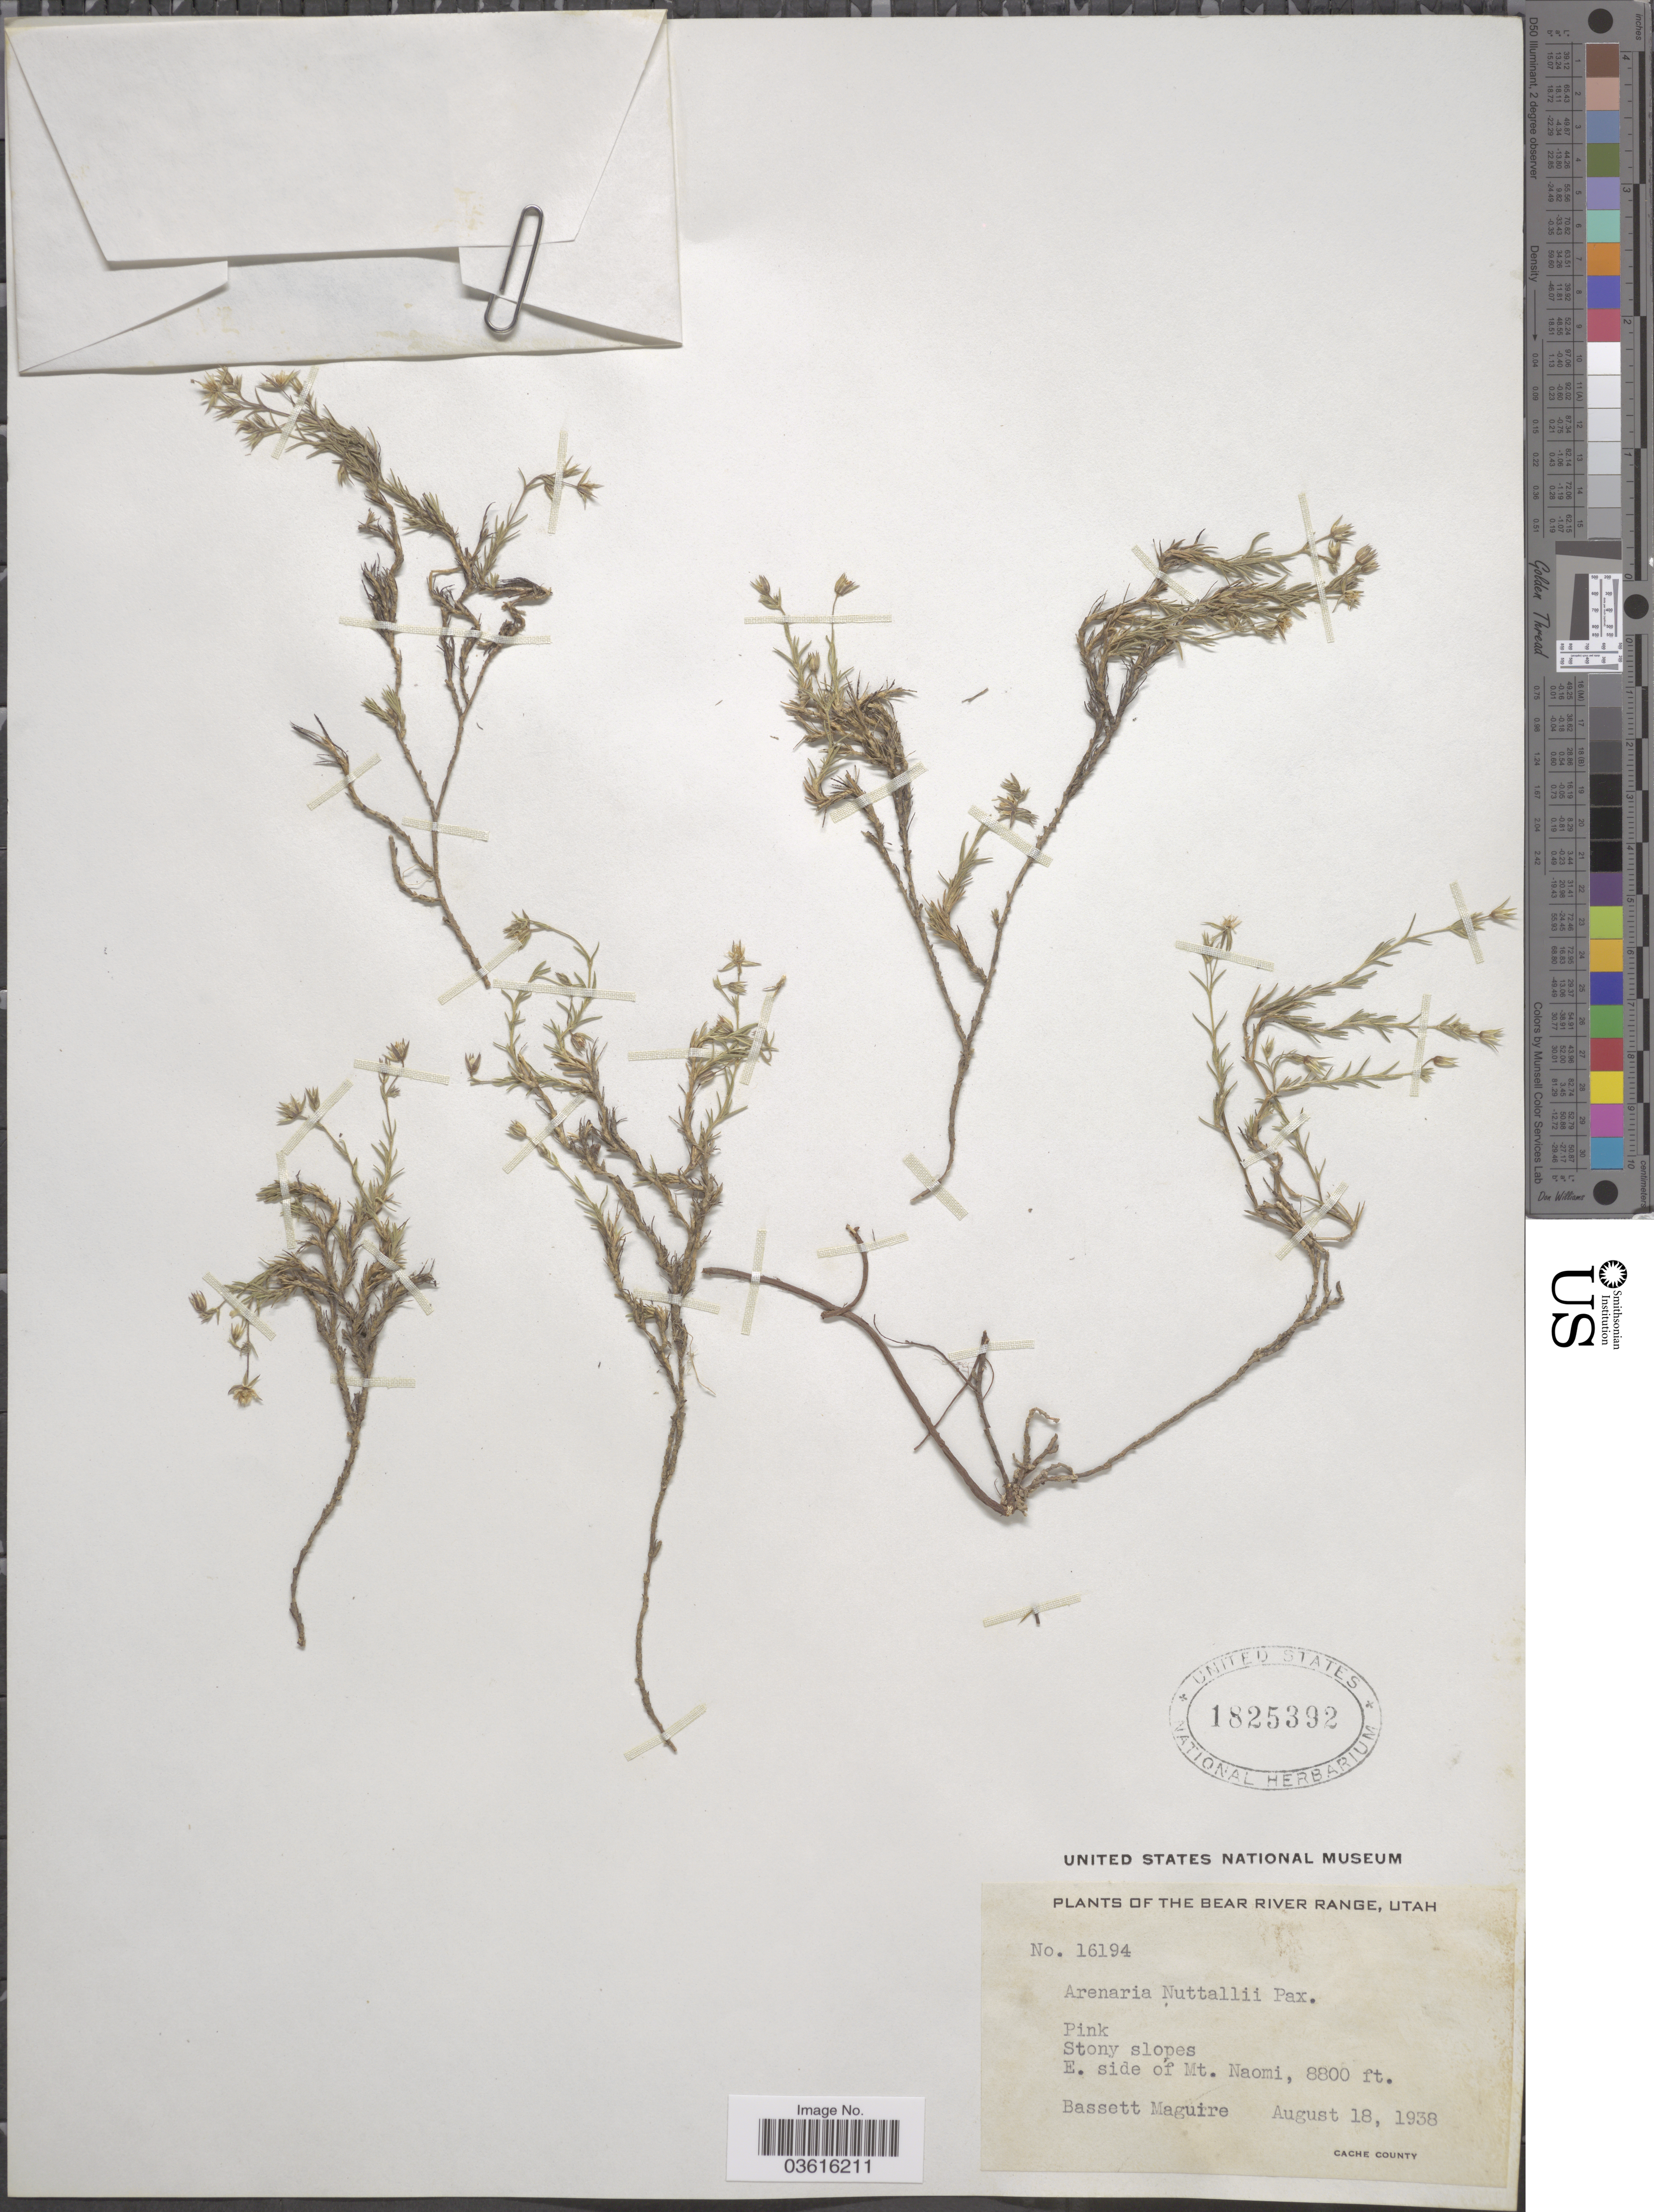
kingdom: Plantae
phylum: Tracheophyta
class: Magnoliopsida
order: Caryophyllales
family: Caryophyllaceae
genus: Minuartia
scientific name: Minuartia nuttallii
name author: (Pax) Briq.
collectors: B. Maguire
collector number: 16194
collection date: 1938-08-18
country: United States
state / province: Utah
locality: The Bear River Range. Stony slopes. E. side of Mt. Naomi. Cache County.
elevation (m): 2682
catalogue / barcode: US 1825392